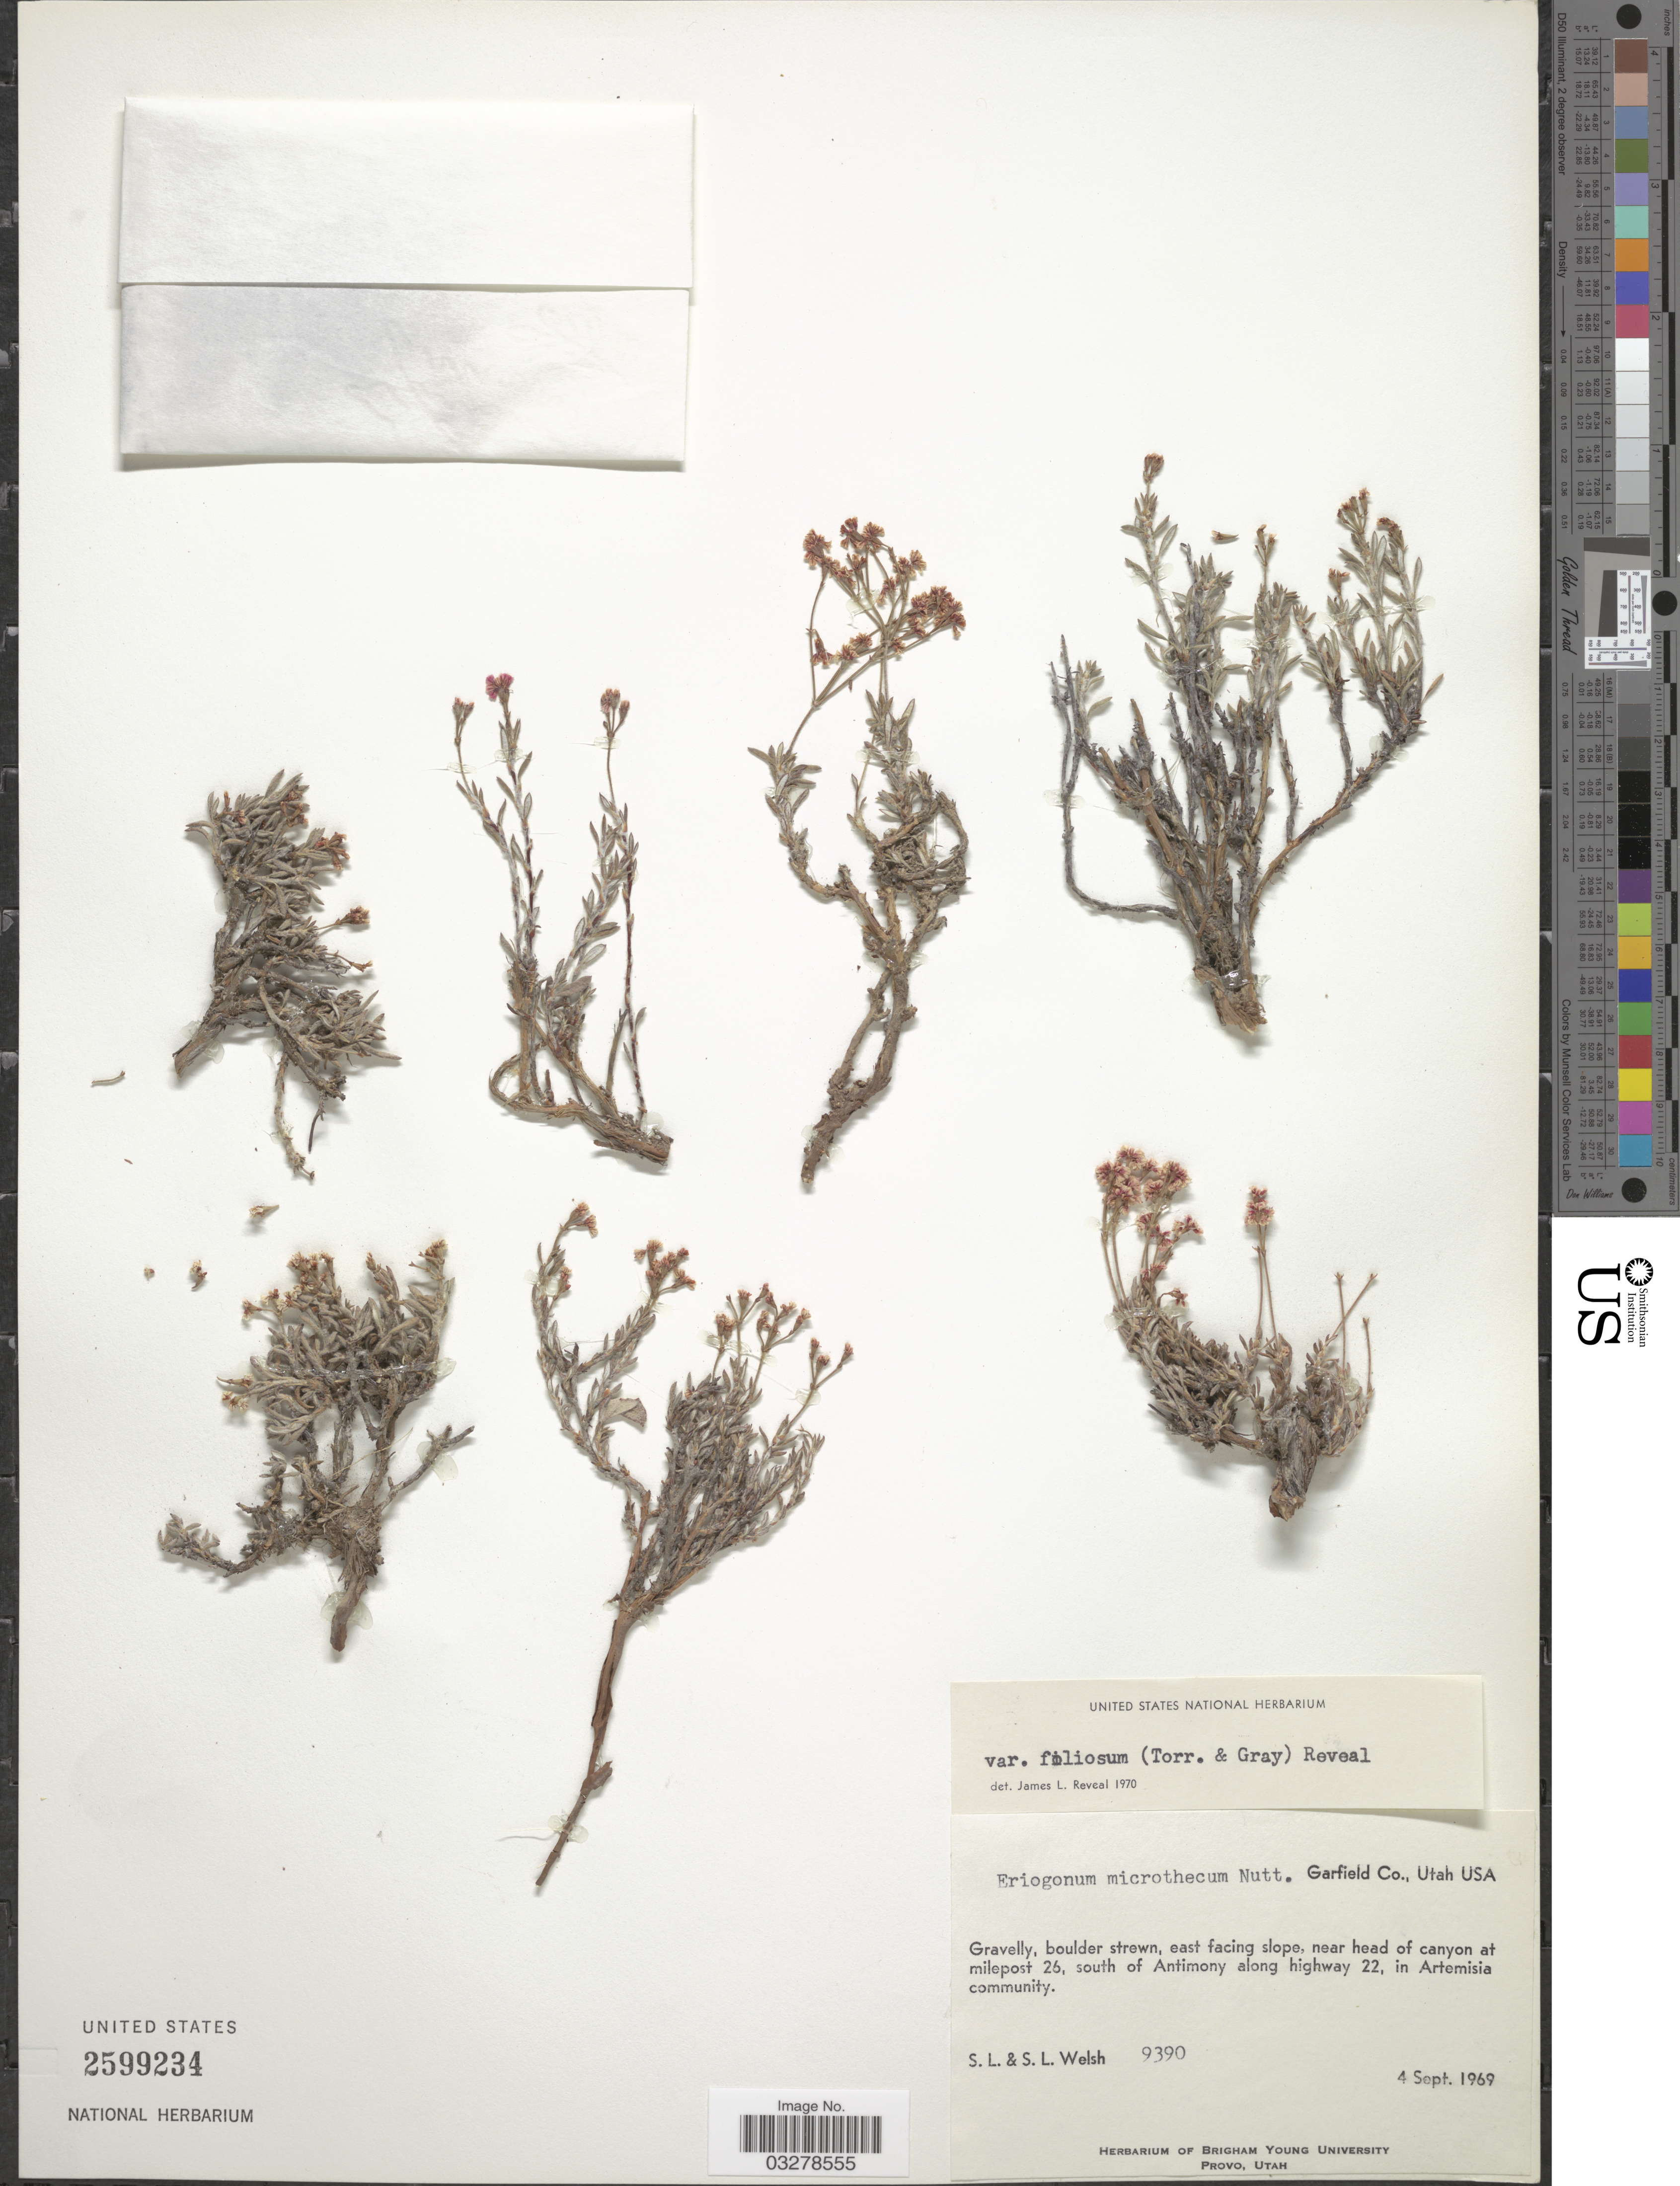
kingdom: Plantae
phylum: Tracheophyta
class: Magnoliopsida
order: Caryophyllales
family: Polygonaceae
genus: Eriogonum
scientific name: Eriogonum microtheca var. foliosum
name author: (Torr. & A. Gray) Reveal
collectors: S. Welsh & S. Welsh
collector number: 9390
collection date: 1969-09-04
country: United States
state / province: Utah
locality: Garfield Co. Gravelly, boulder strewn, east facing slope, near head of canyon at milepost 26, south of Antimony along highway 22.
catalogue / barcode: US 2599234